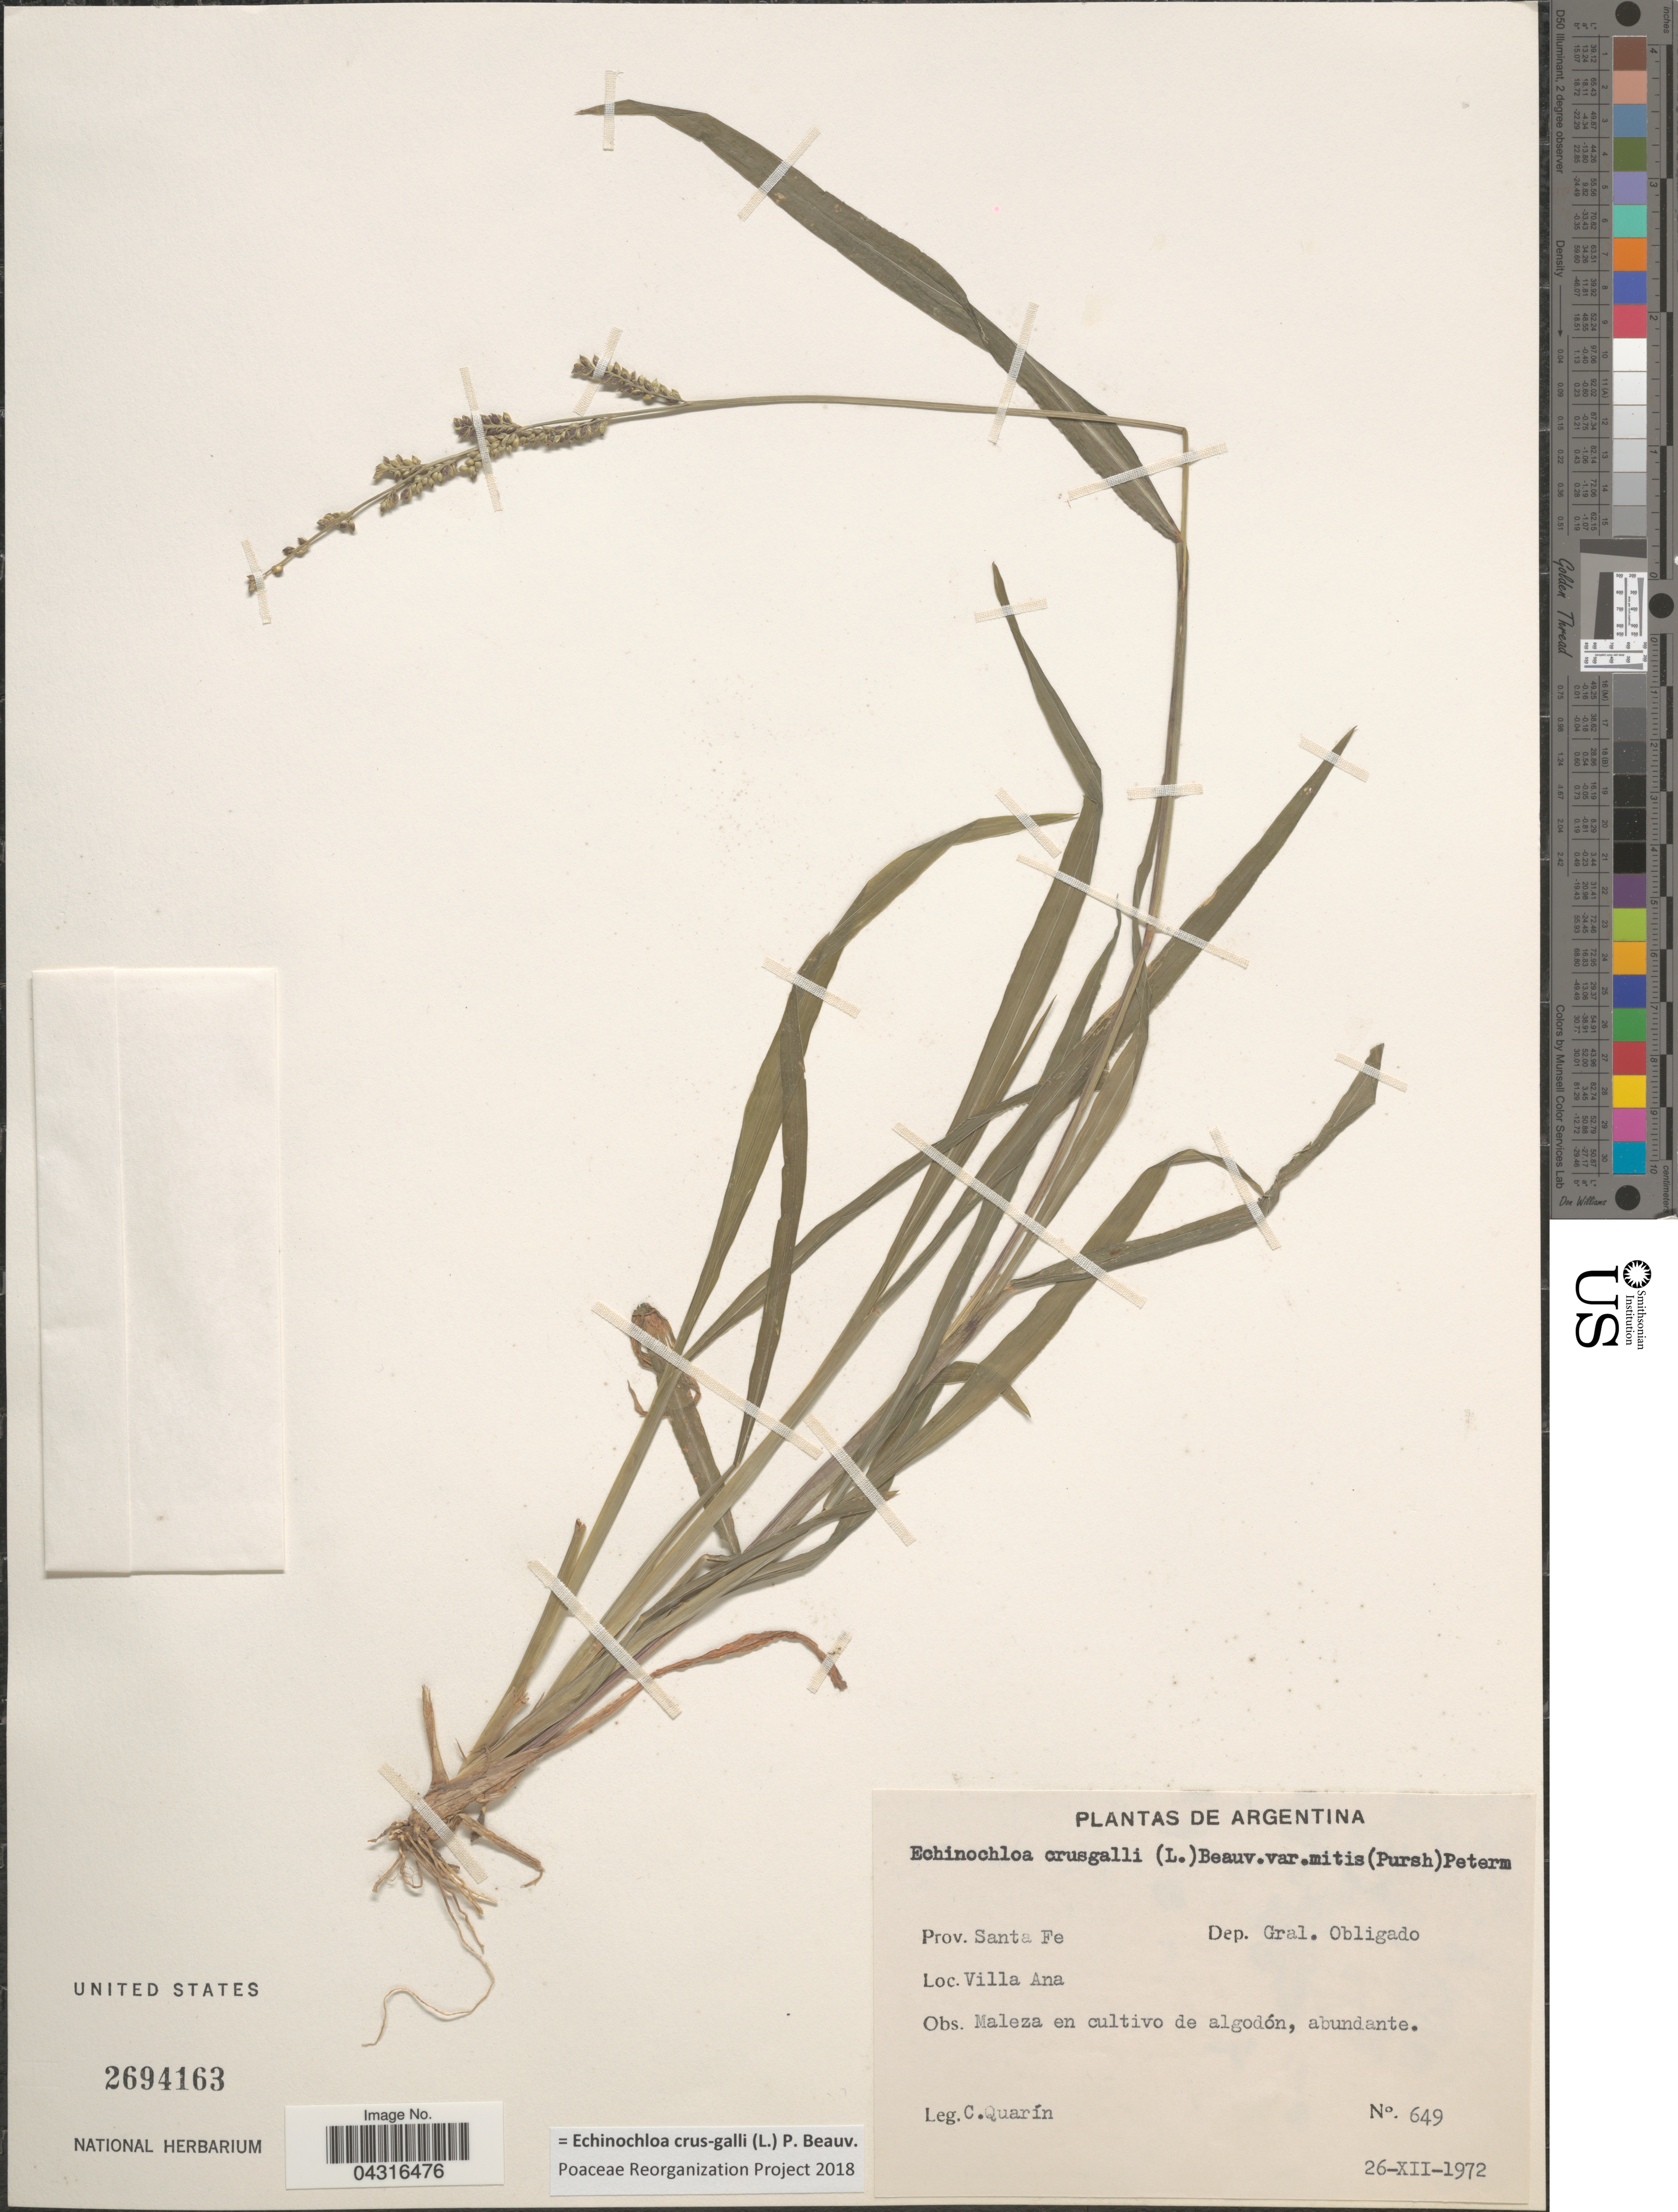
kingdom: Plantae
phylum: Tracheophyta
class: Liliopsida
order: Poales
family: Poaceae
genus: Echinochloa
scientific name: Echinochloa crus-galli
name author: (L.) P. Beauv.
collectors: C. Quarin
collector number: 649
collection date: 1972-12-26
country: Argentina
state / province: Santa Fe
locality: Dep. Gral. Obligado. Villa Ana.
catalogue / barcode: US 2694163